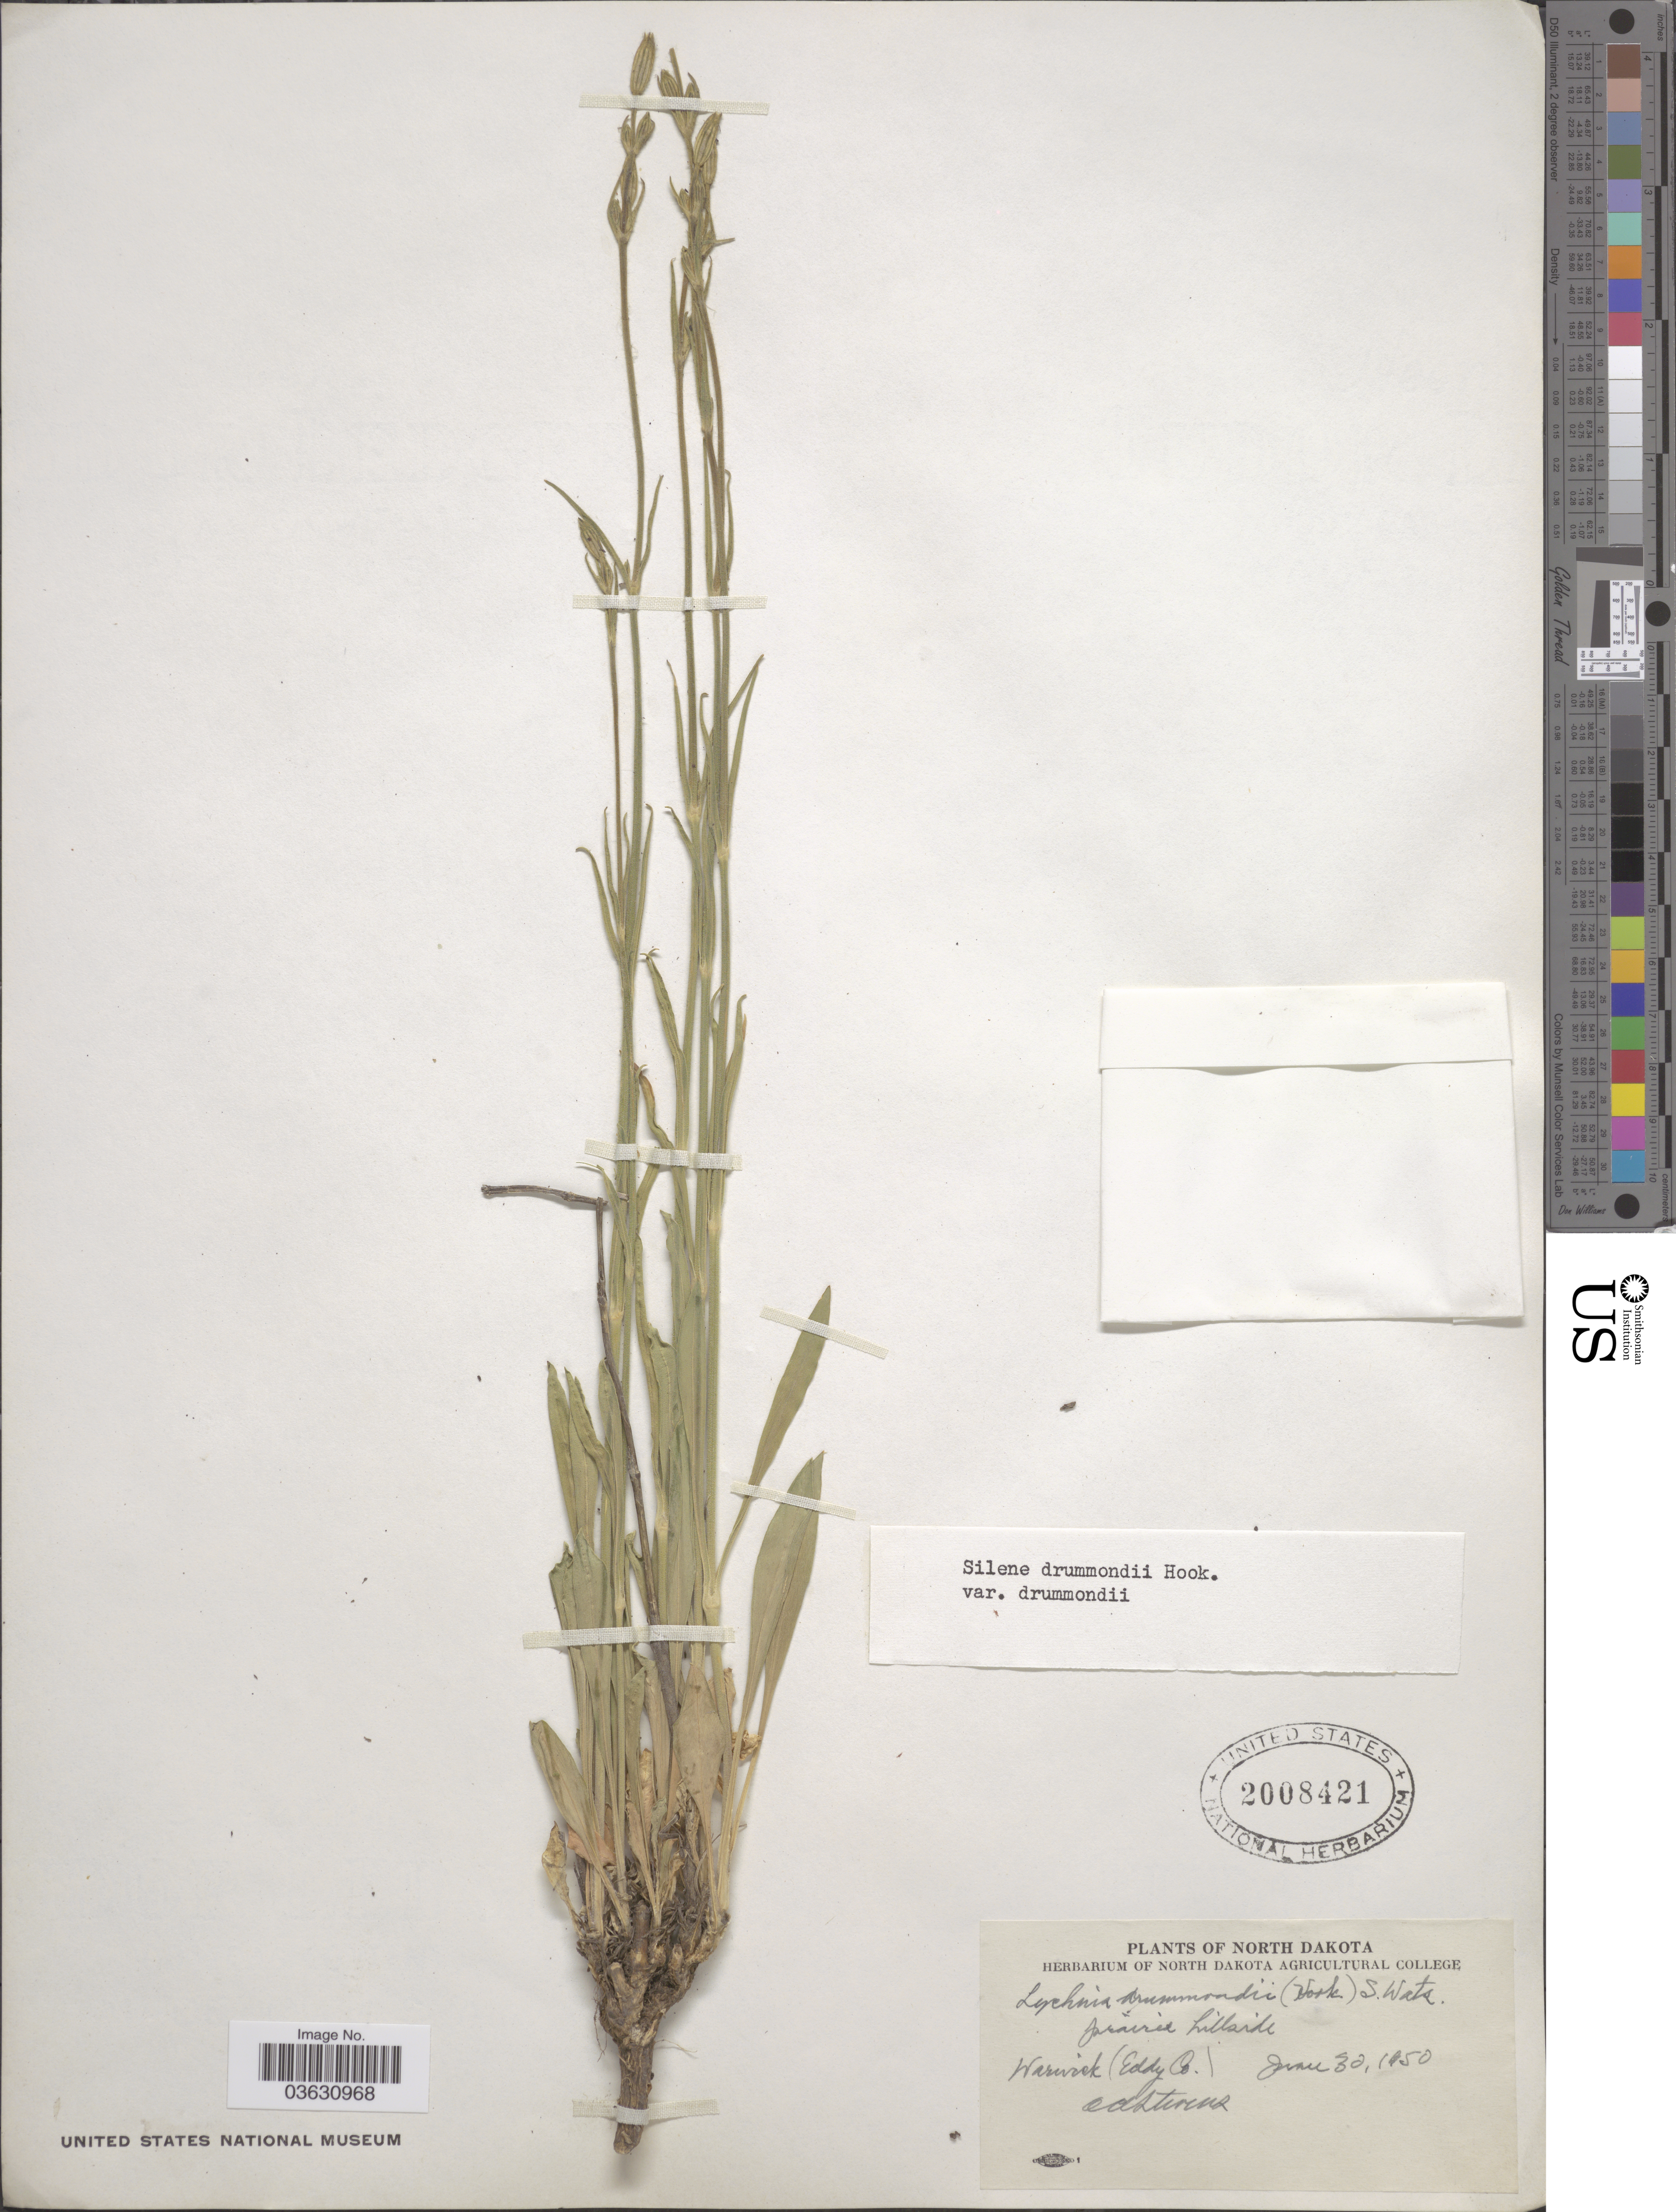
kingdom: Plantae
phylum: Tracheophyta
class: Magnoliopsida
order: Caryophyllales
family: Caryophyllaceae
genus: Silene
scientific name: Silene drummondii var. drummondii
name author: Hook.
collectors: O. A. Stevens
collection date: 1950-06-30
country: United States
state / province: North Dakota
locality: Warwick (Eddy Co.).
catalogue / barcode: US 2008421